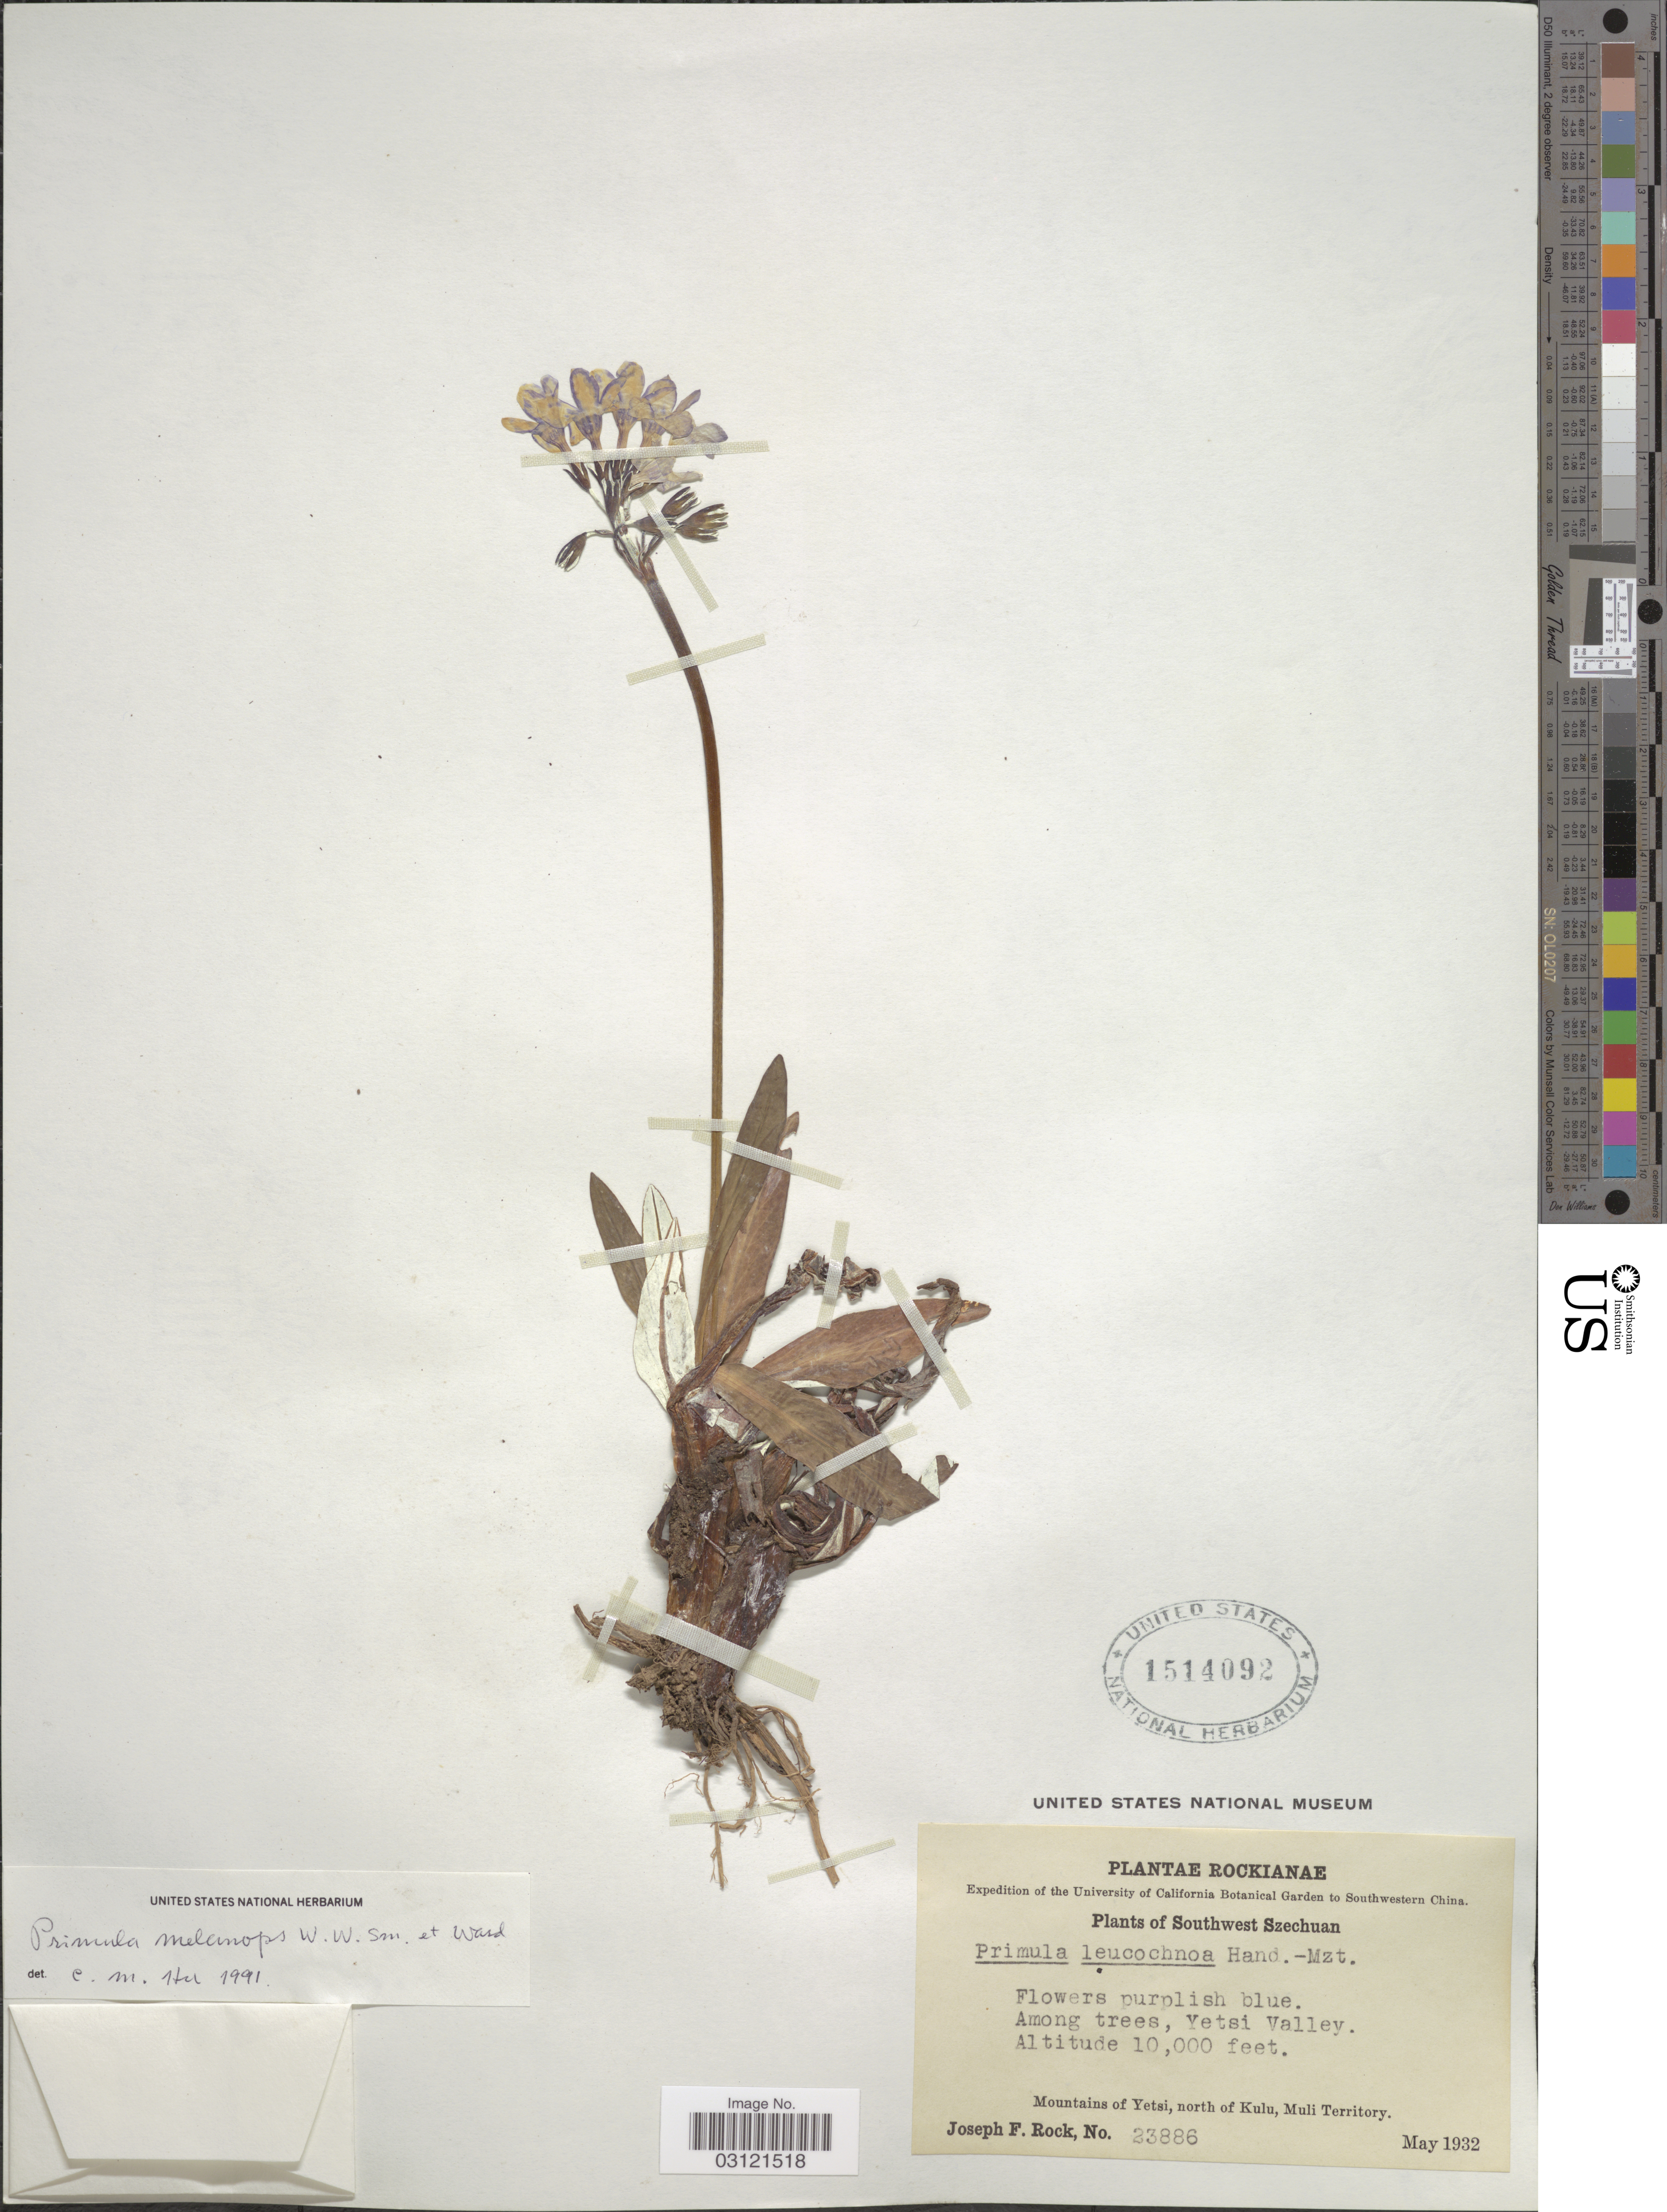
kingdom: Plantae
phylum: Tracheophyta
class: Magnoliopsida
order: Ericales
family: Primulaceae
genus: Primula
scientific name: Primula melanops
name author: W.W. Sm. & Kingdon-Ward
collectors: J. F. Rock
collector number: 23886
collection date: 1932-05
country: China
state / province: Sichuan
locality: Southwestern China. Southwest Szechuan. Yetsi Valley. Mountains of Yetsi, north of Kulu, Muli Territory.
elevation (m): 3048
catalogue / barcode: US 1514092